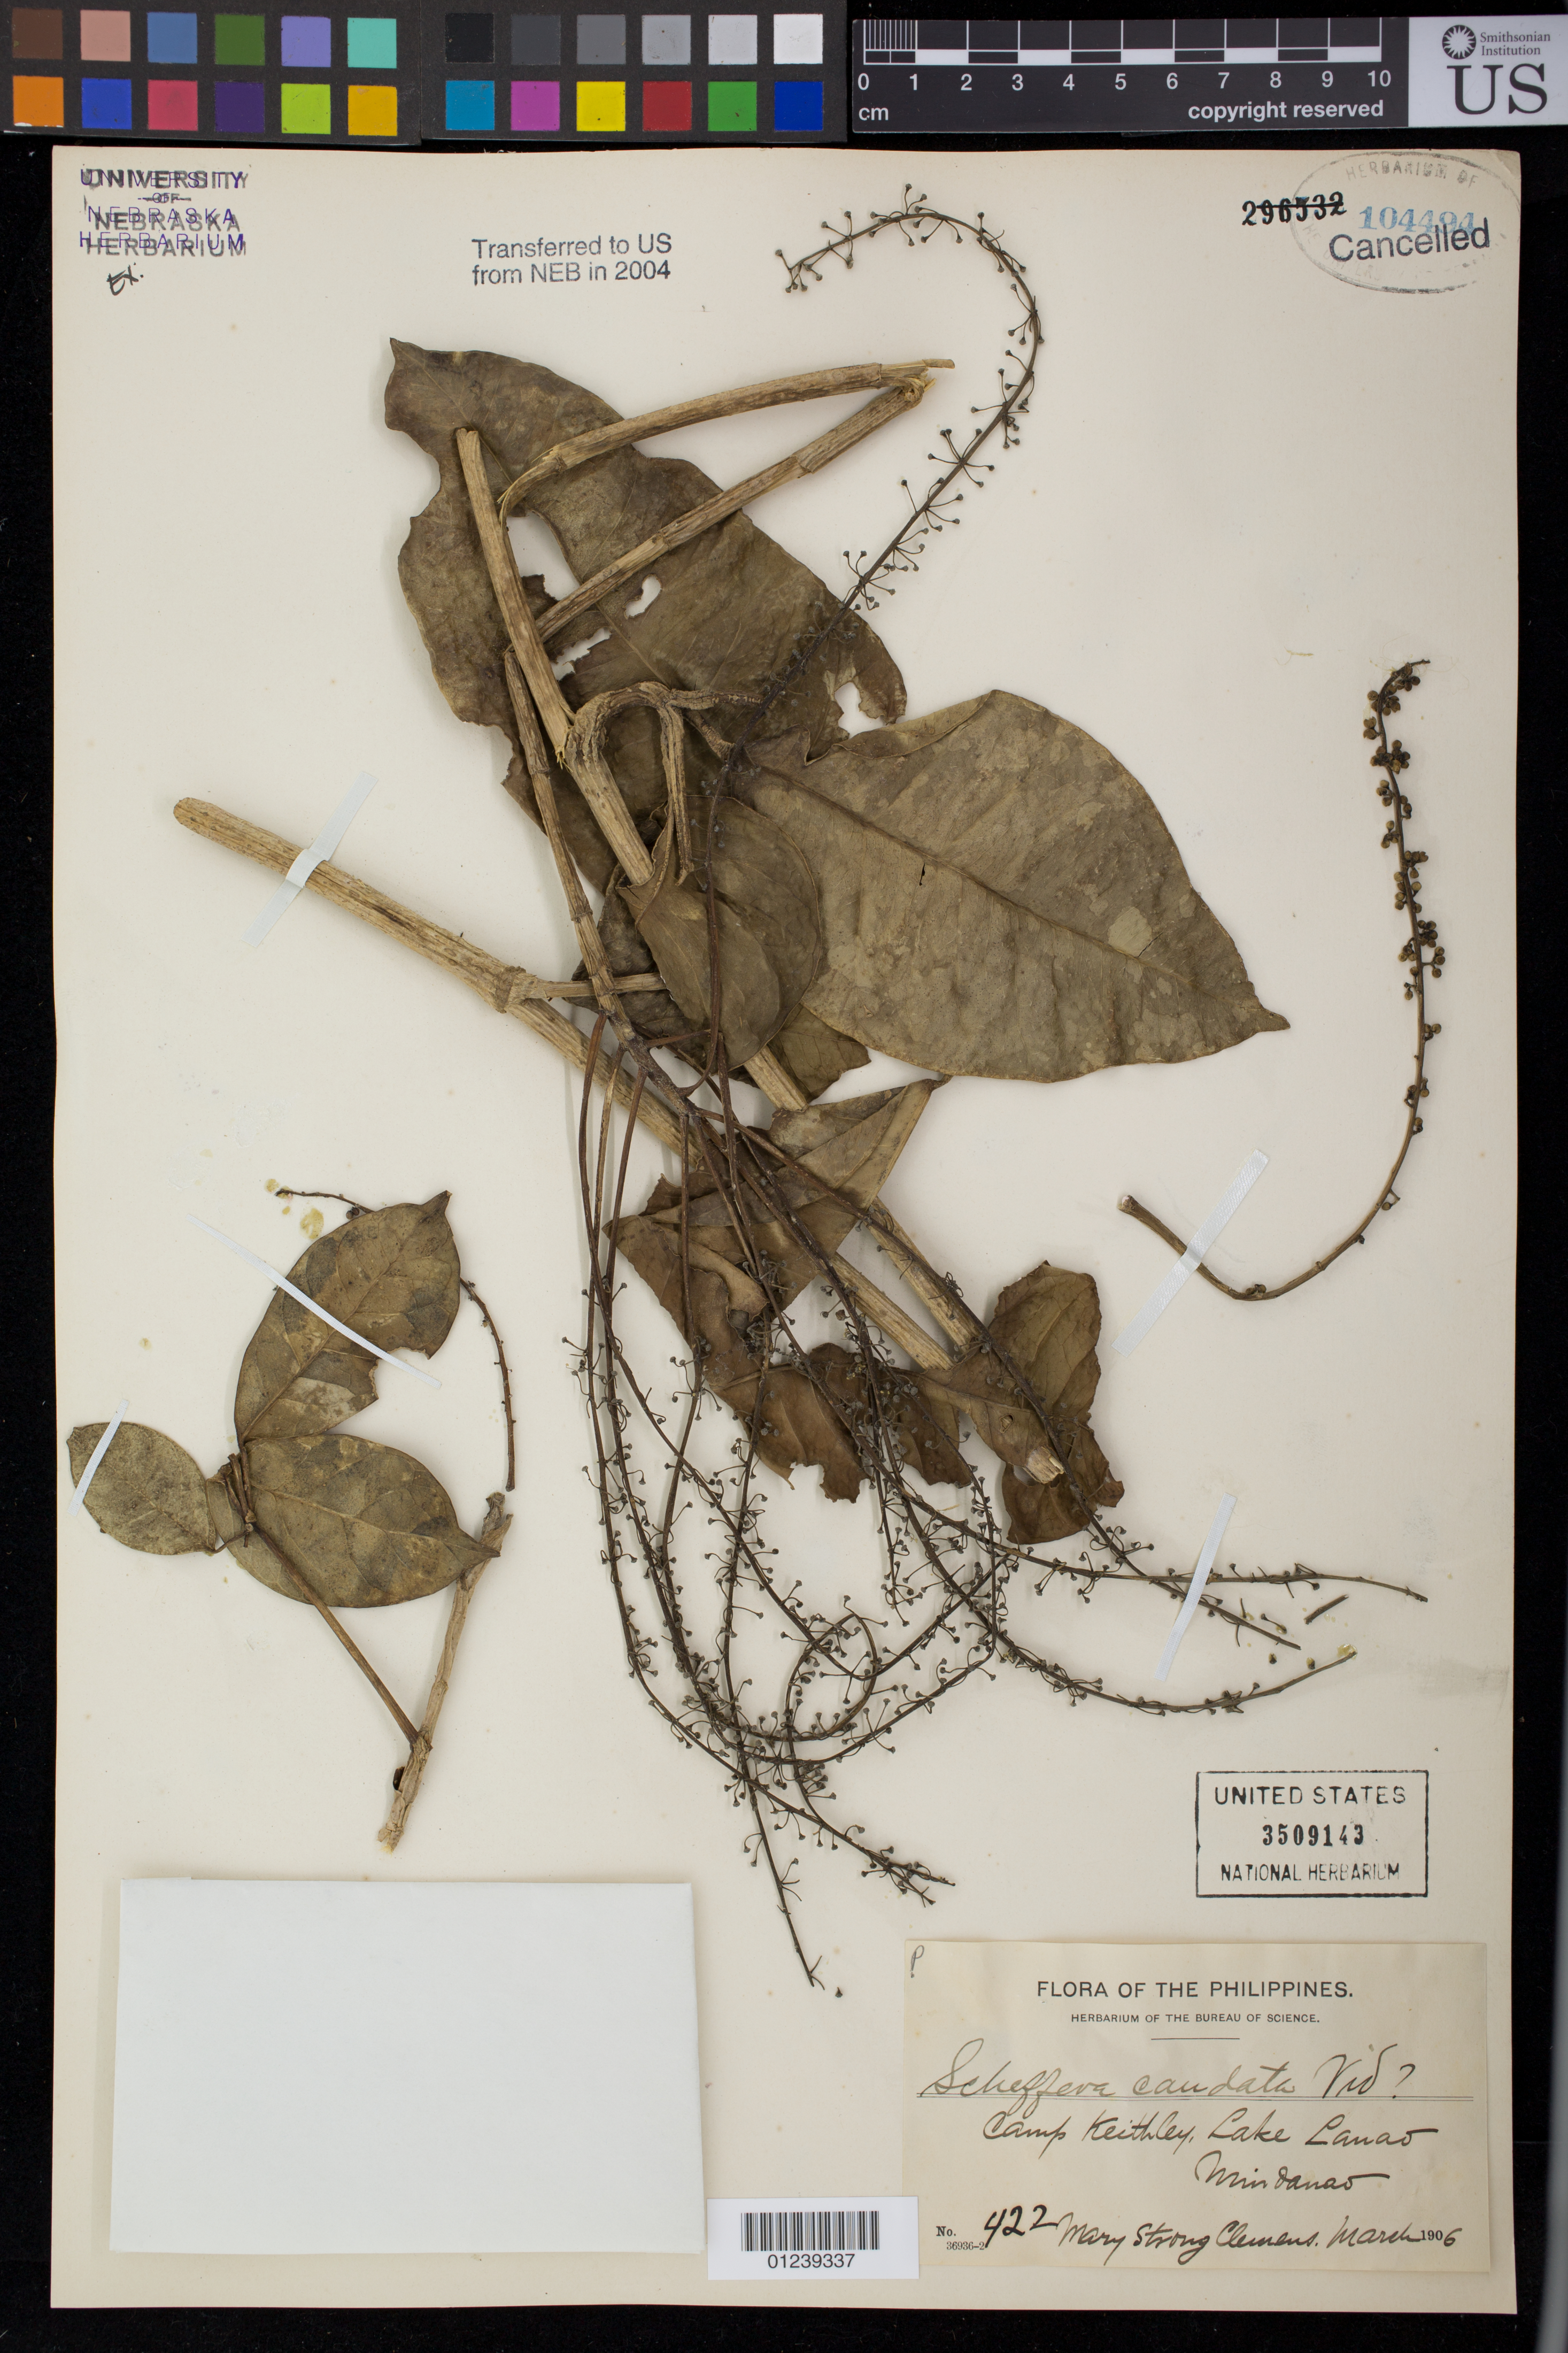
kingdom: Plantae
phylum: Tracheophyta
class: Magnoliopsida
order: Apiales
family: Araliaceae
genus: Schefflera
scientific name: Schefflera caudata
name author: Merr. & Rolfe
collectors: M. S. Clemens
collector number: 422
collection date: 1906-03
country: Philippines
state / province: Muslim Mindanao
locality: Camp Keithley, Lake Lanao, Mindanao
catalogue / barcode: US 3509143